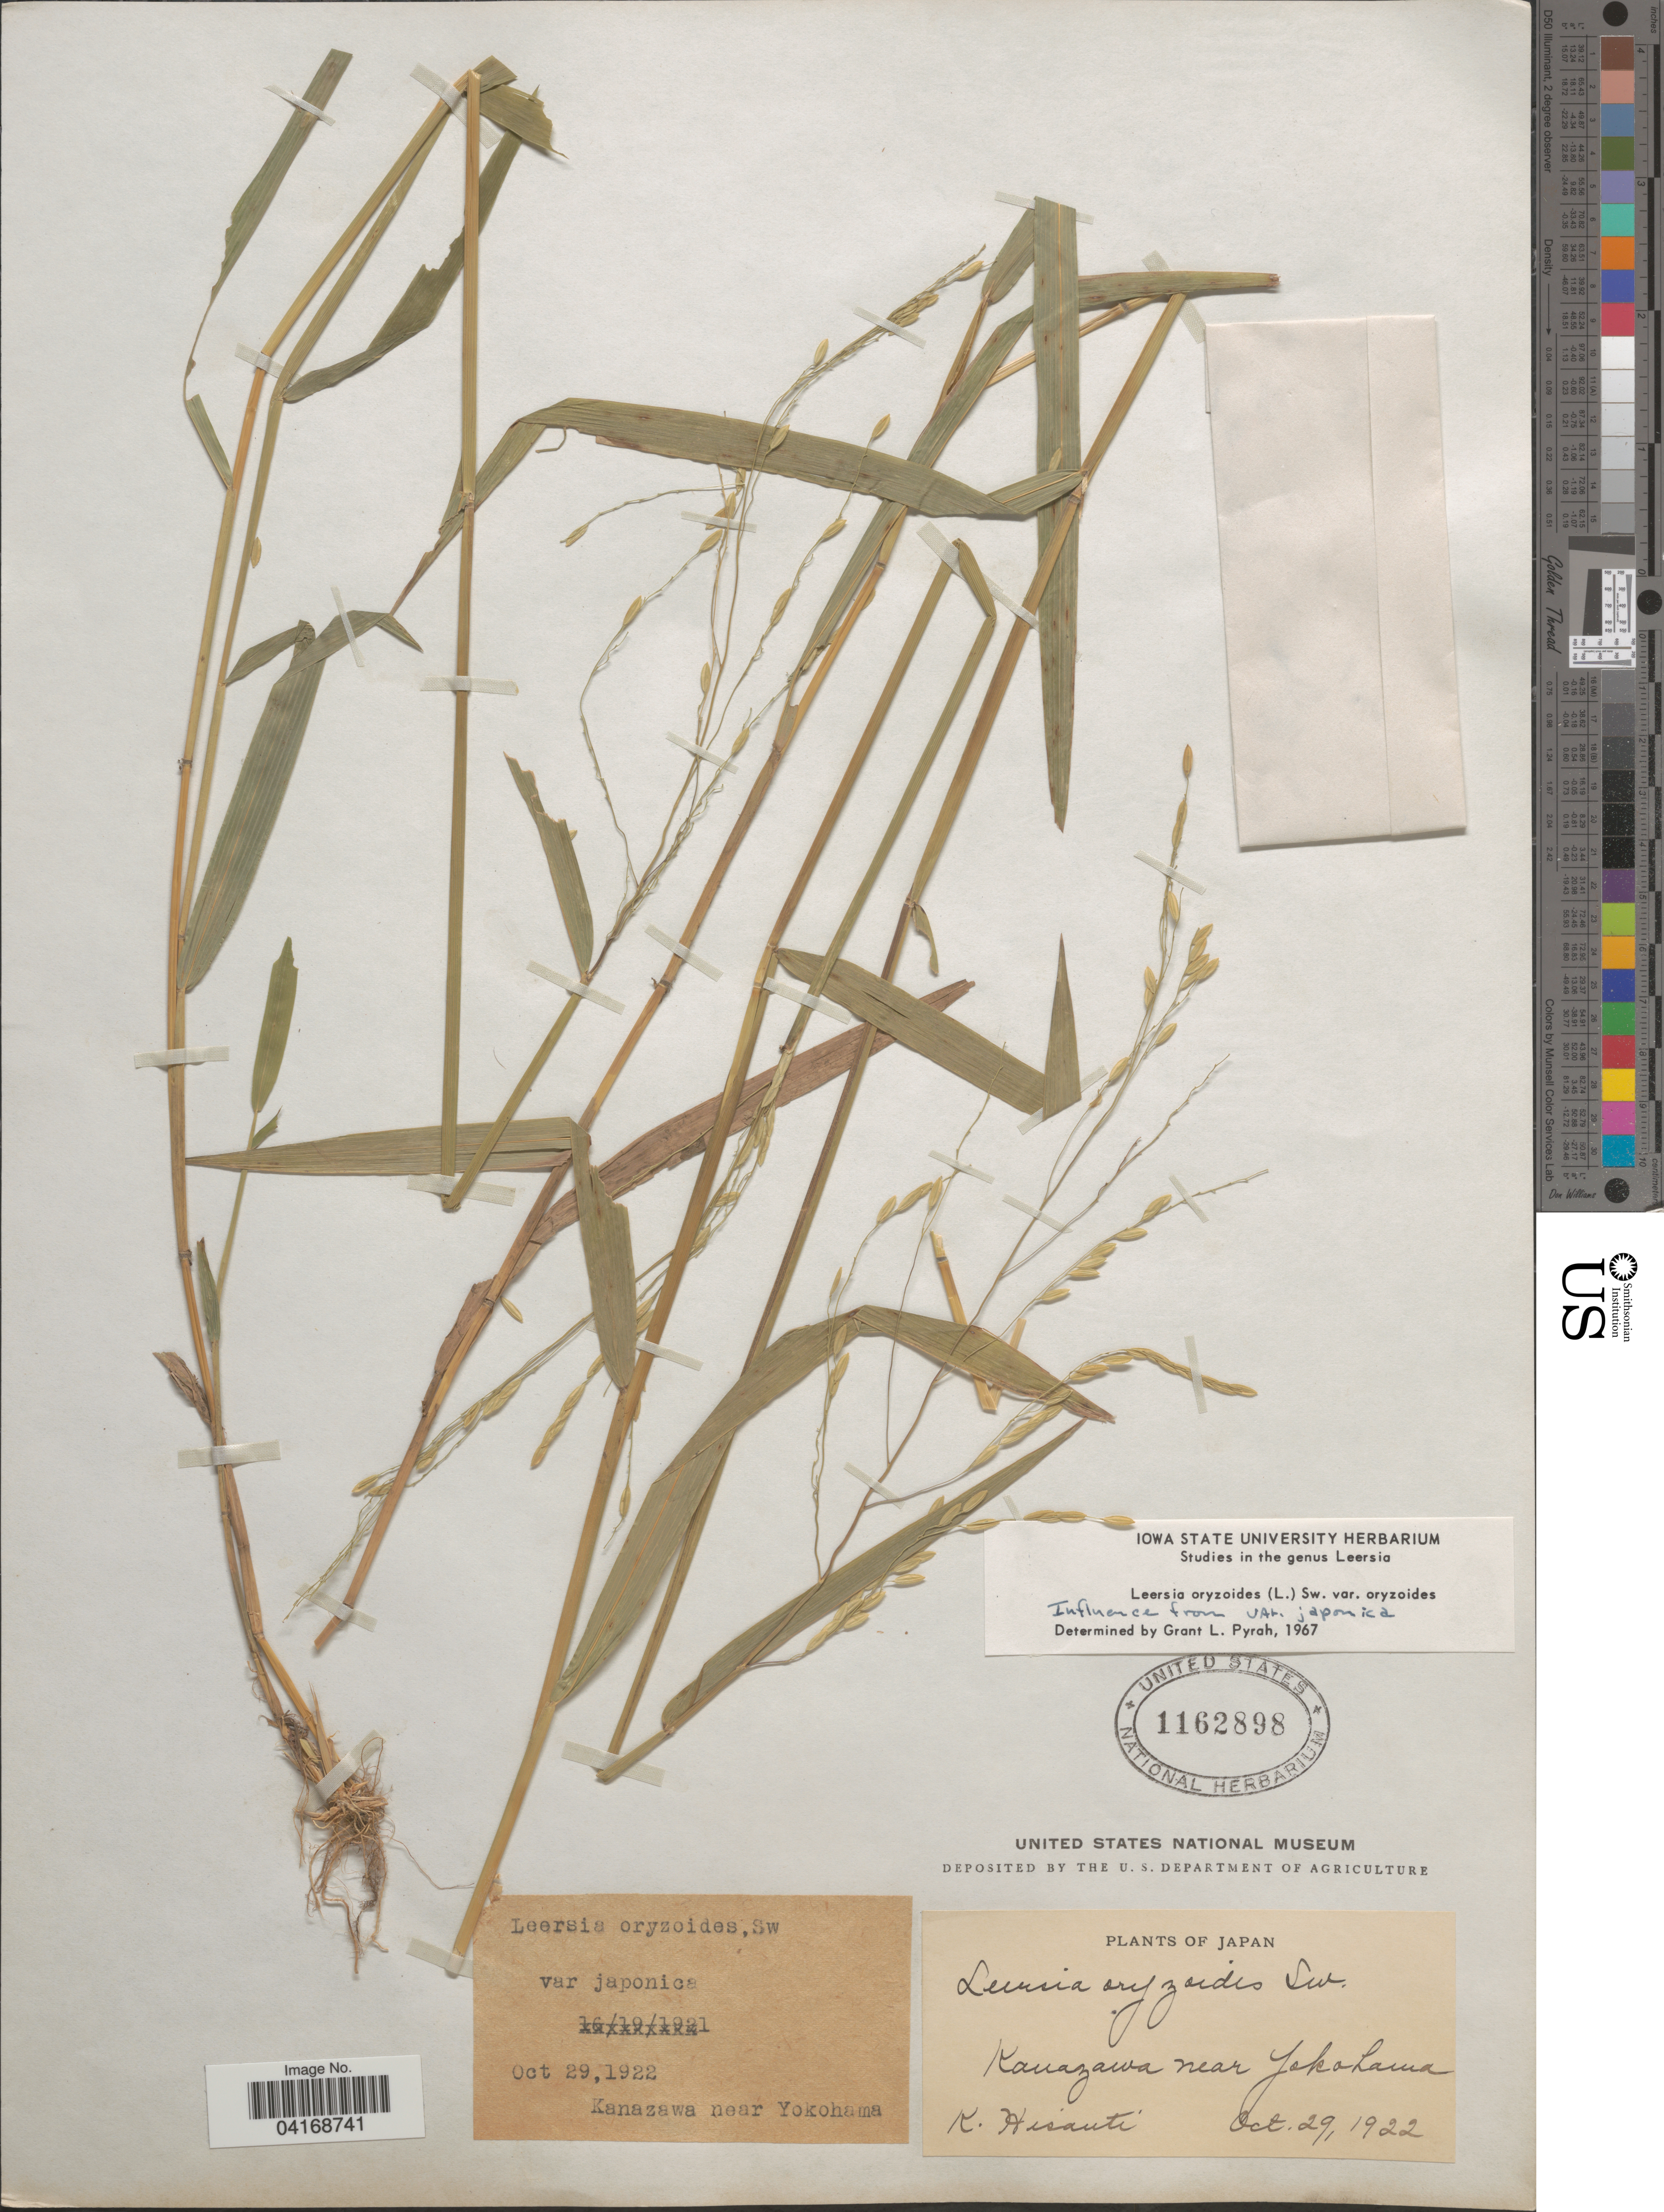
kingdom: Plantae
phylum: Tracheophyta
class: Liliopsida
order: Poales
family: Poaceae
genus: Leersia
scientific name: Leersia oryzoides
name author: (L.) Sw.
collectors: K. Hisauti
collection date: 1922-10-29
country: Japan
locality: Kanazawa near Yokohama.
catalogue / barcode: US 1162898